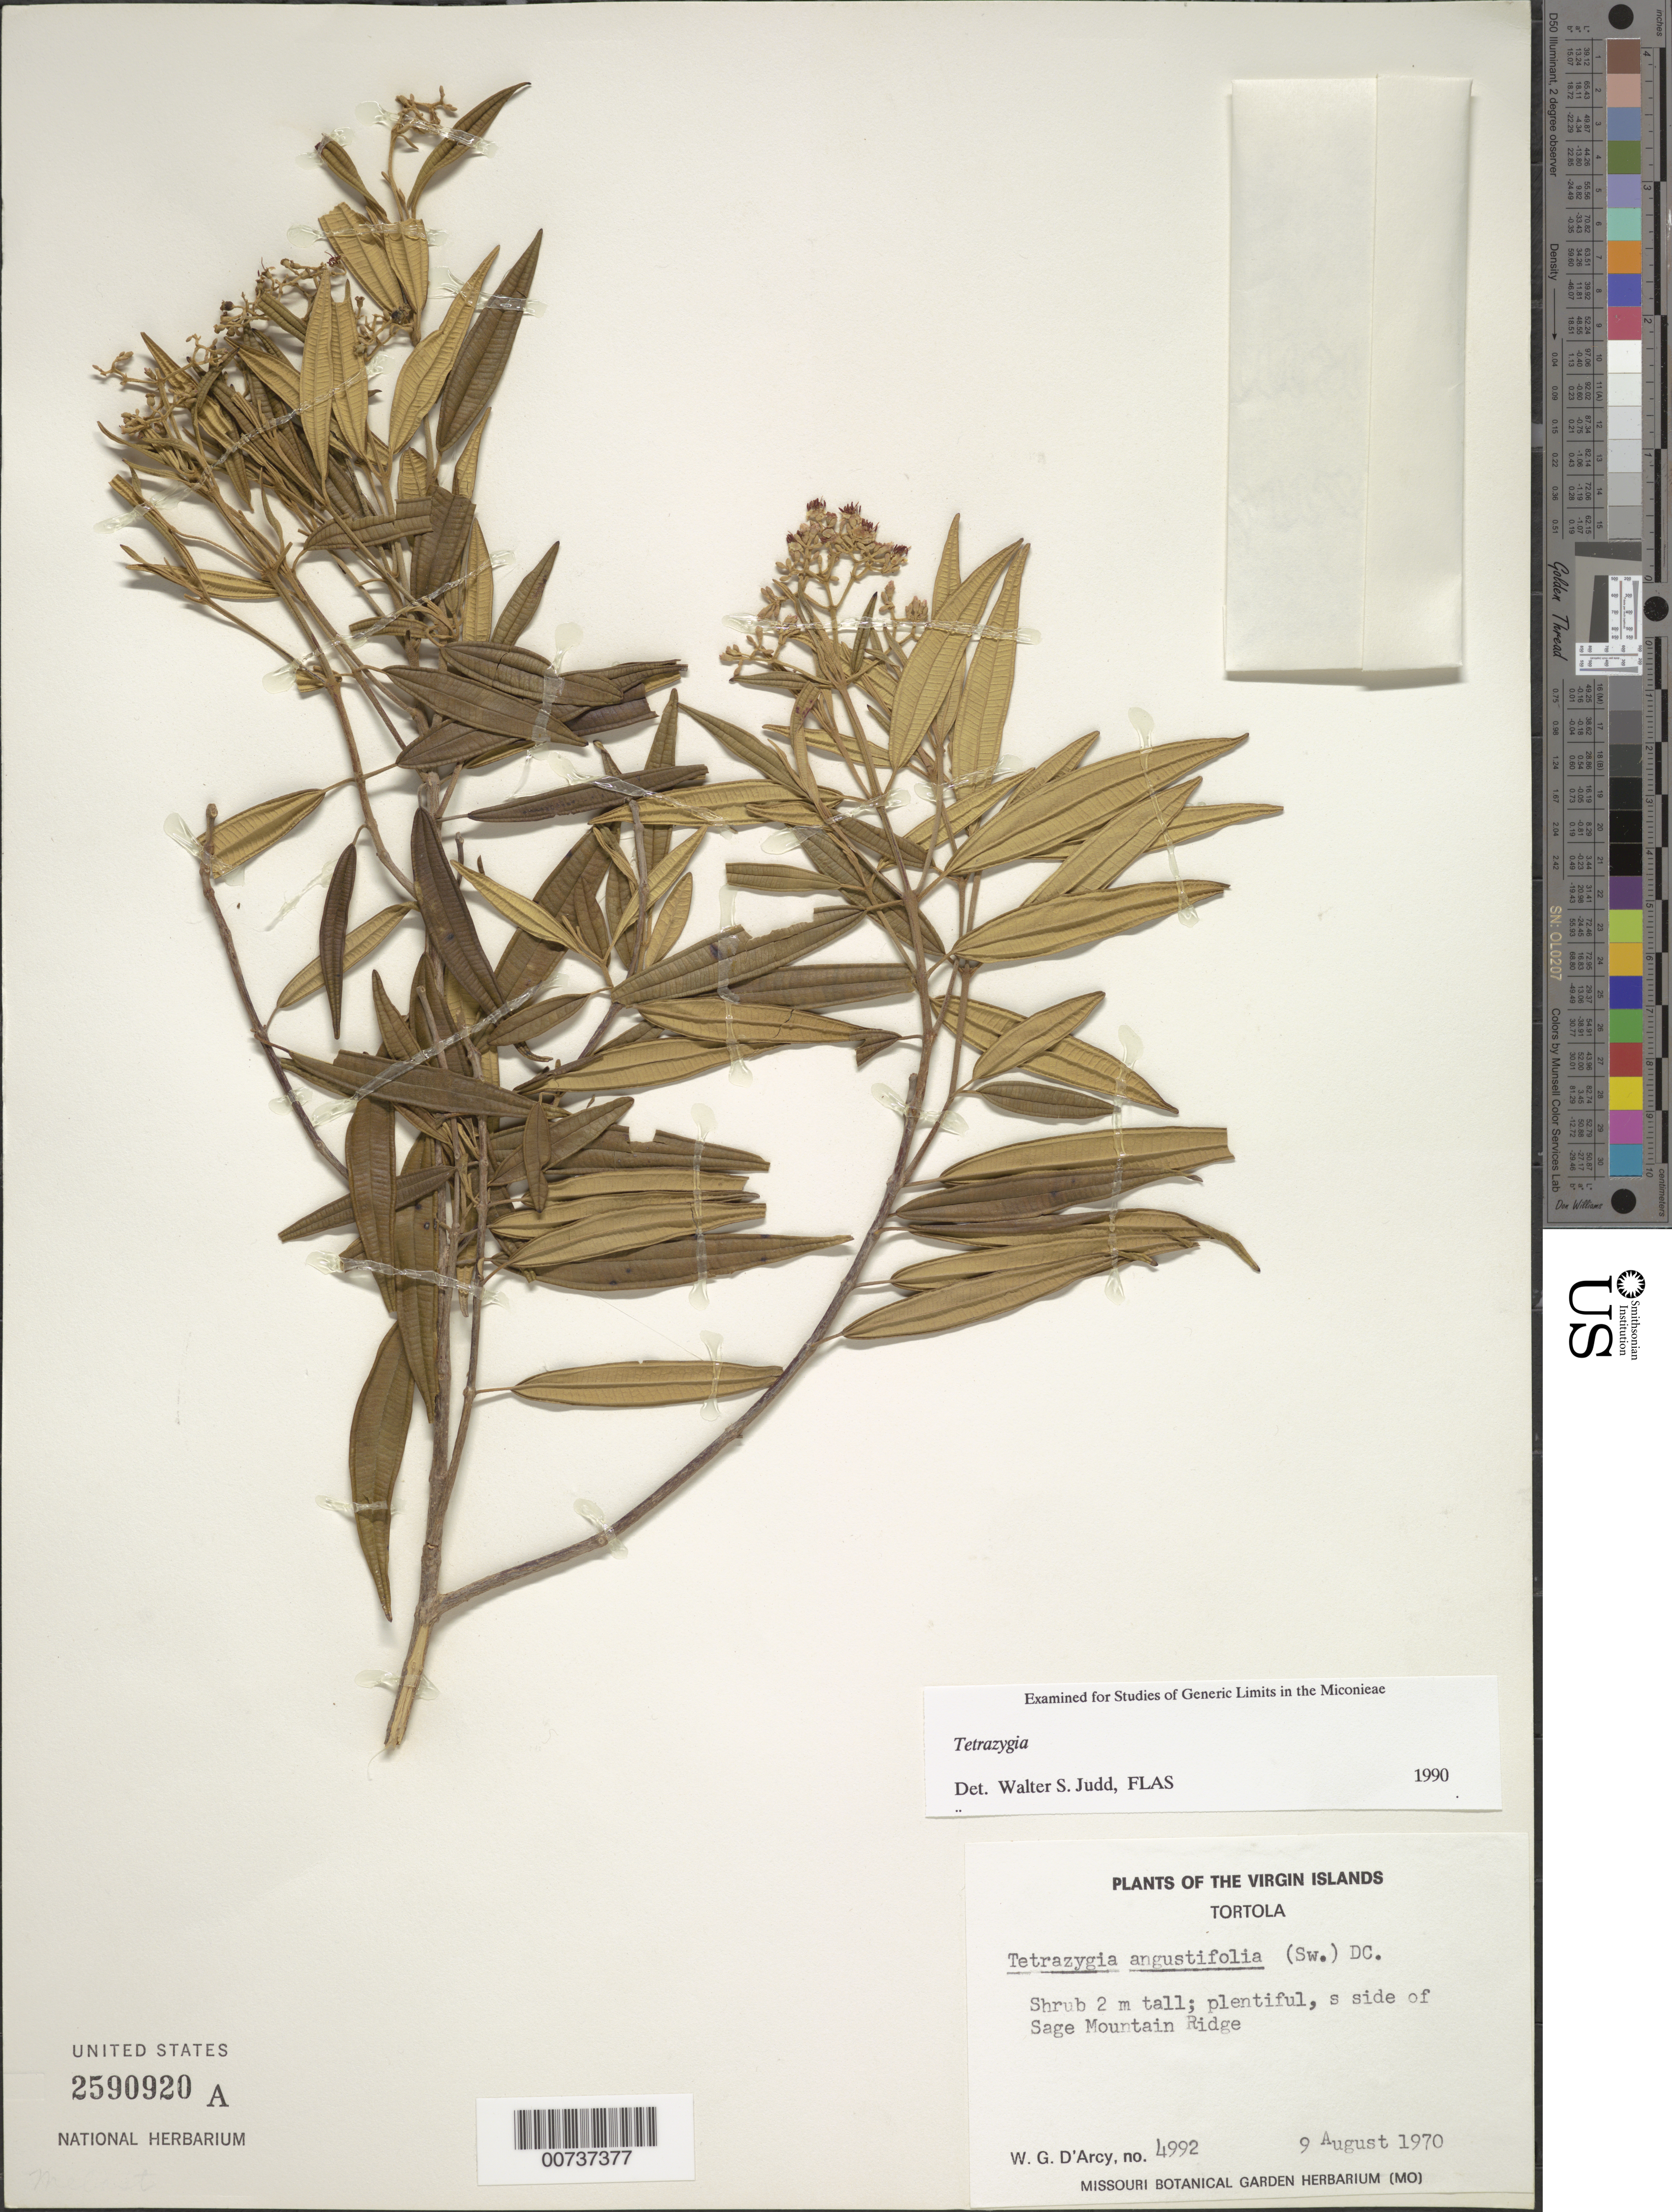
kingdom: Plantae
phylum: Tracheophyta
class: Magnoliopsida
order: Myrtales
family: Melastomataceae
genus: Tetrazygia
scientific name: Tetrazygia angustifolia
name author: (Sw.) DC.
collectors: W. G. D'Arcy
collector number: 4992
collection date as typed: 09 Aug 1970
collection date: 1970-08-09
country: British Virgin Islands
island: Tortola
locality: Sage Mountain Ridge, South side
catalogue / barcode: US 2590920A